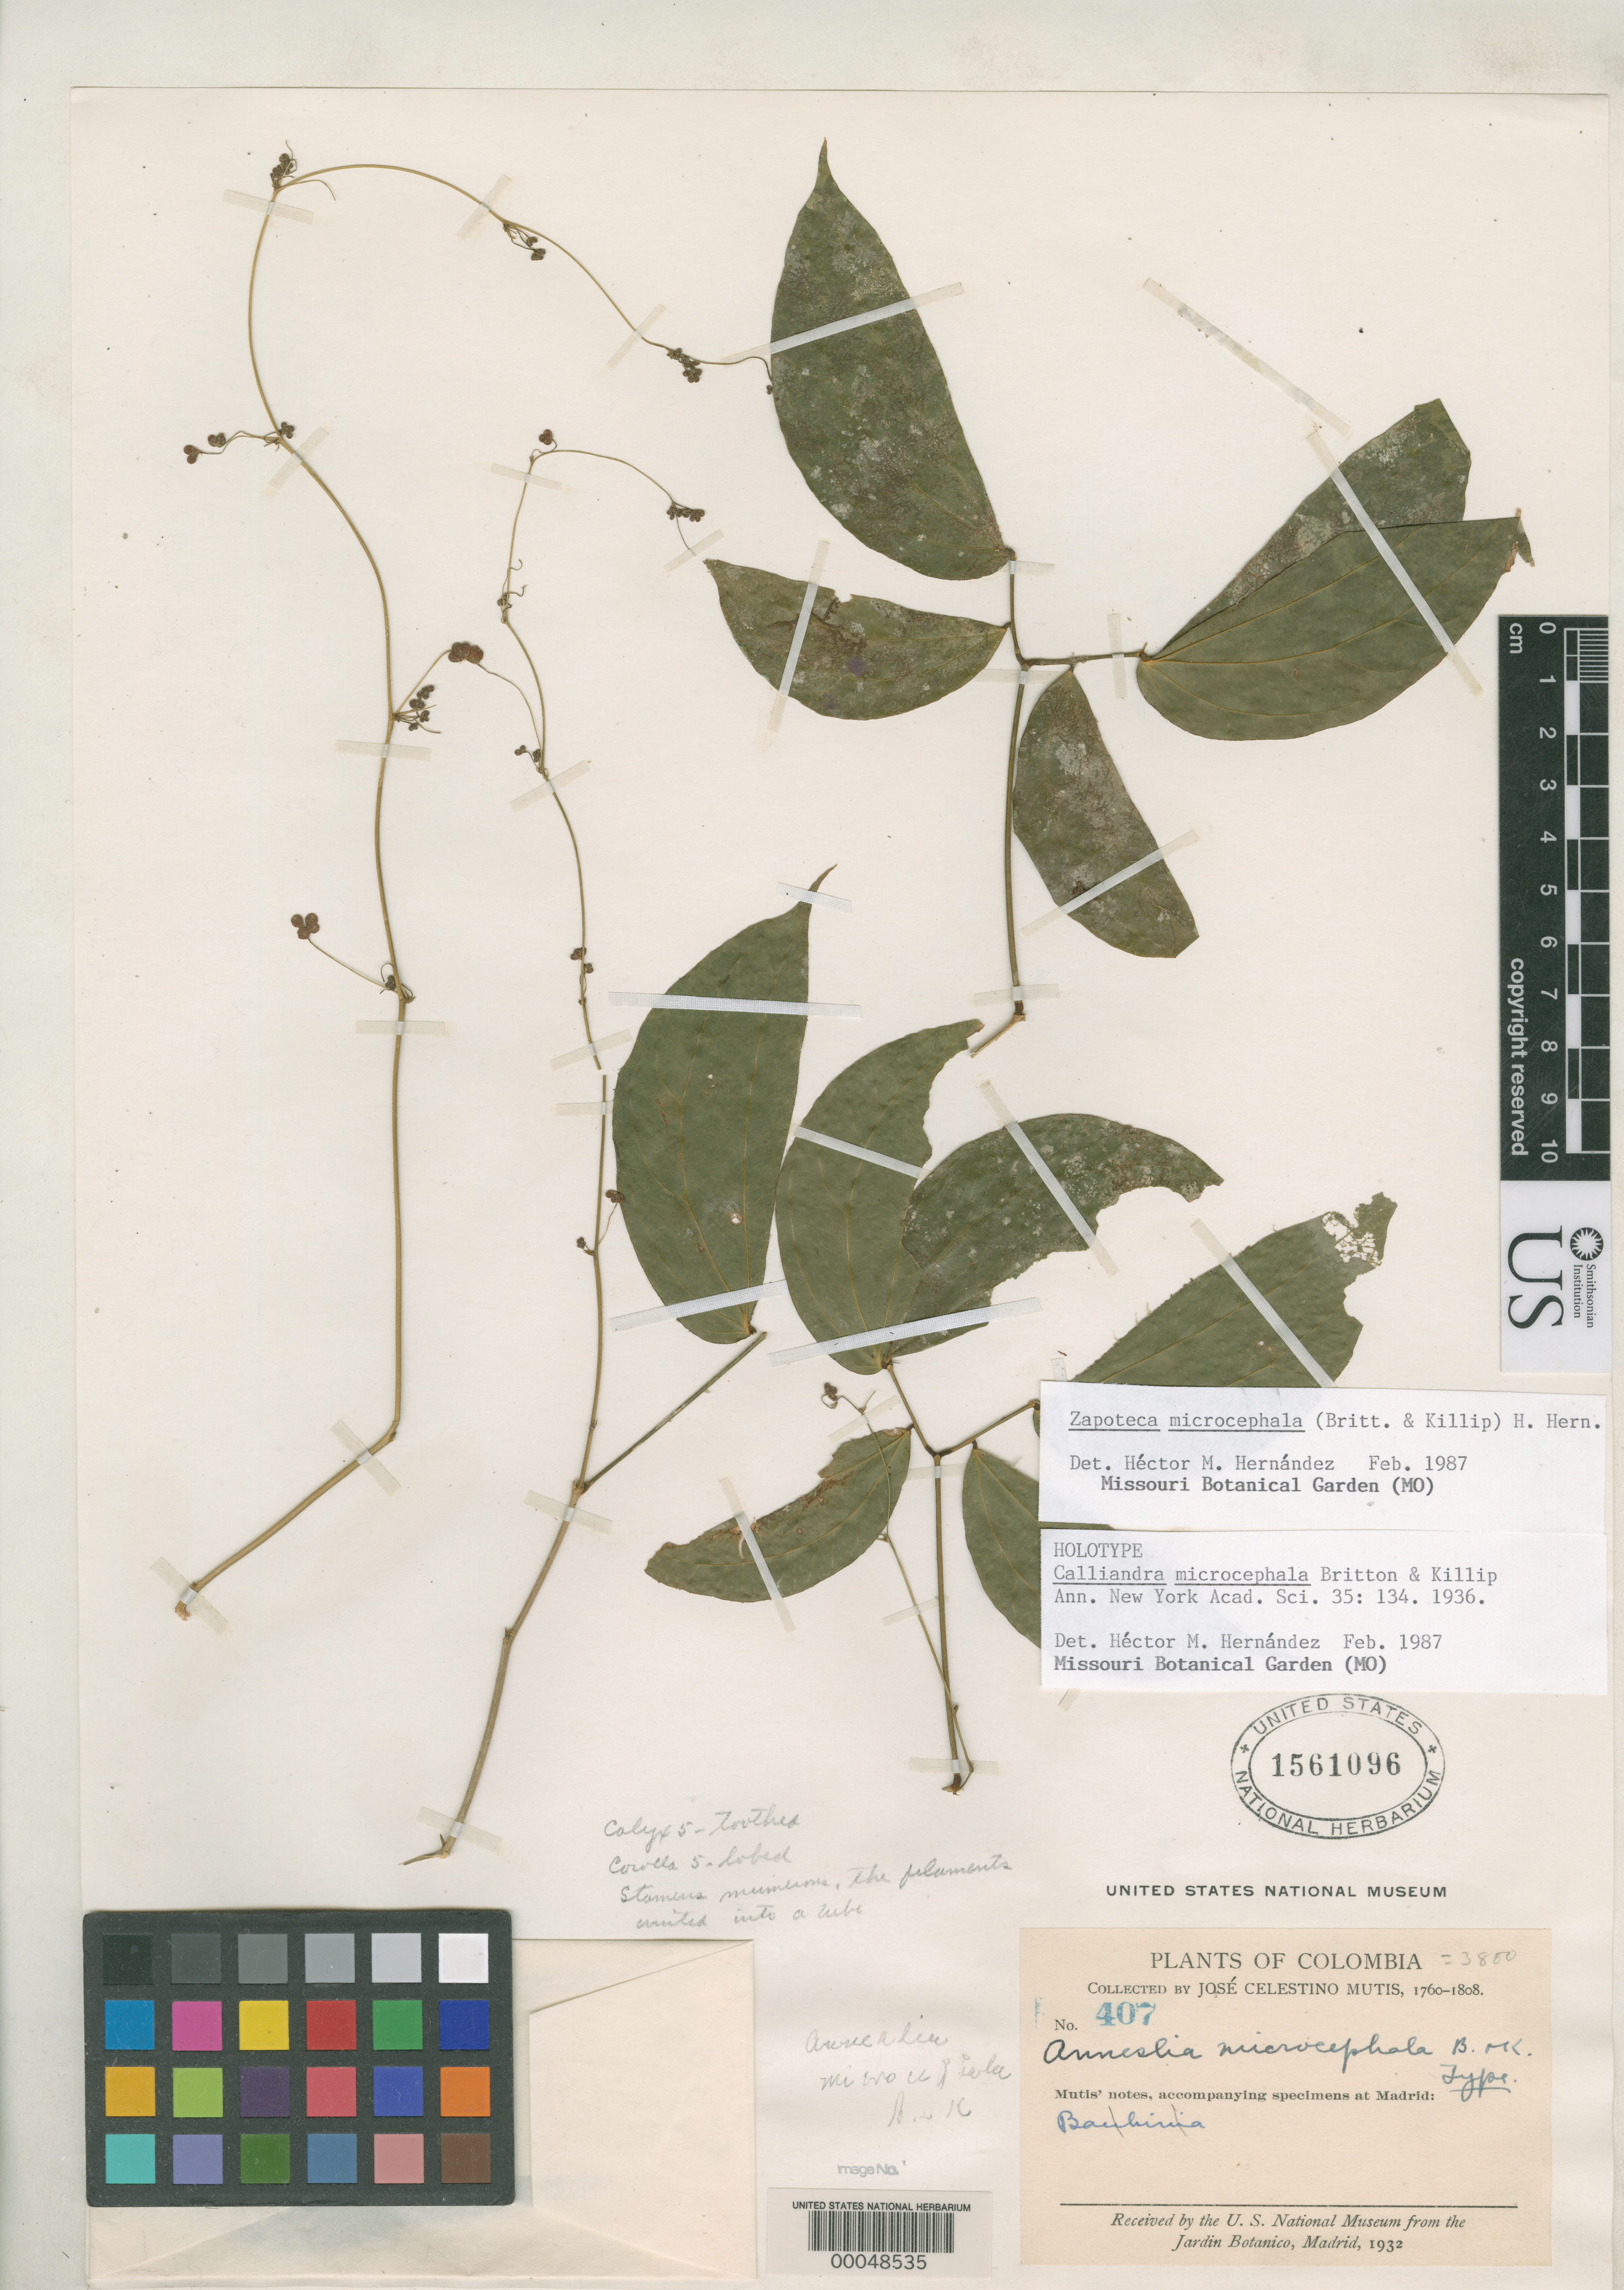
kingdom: Plantae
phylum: Tracheophyta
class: Magnoliopsida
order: Fabales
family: Fabaceae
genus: Calliandra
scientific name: Calliandra microcephala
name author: Britton & Killip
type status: Holotype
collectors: J. C. B. Mutis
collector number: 407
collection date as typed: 1760 to -- --- 1808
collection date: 1760/1808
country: Colombia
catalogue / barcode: US 1561096